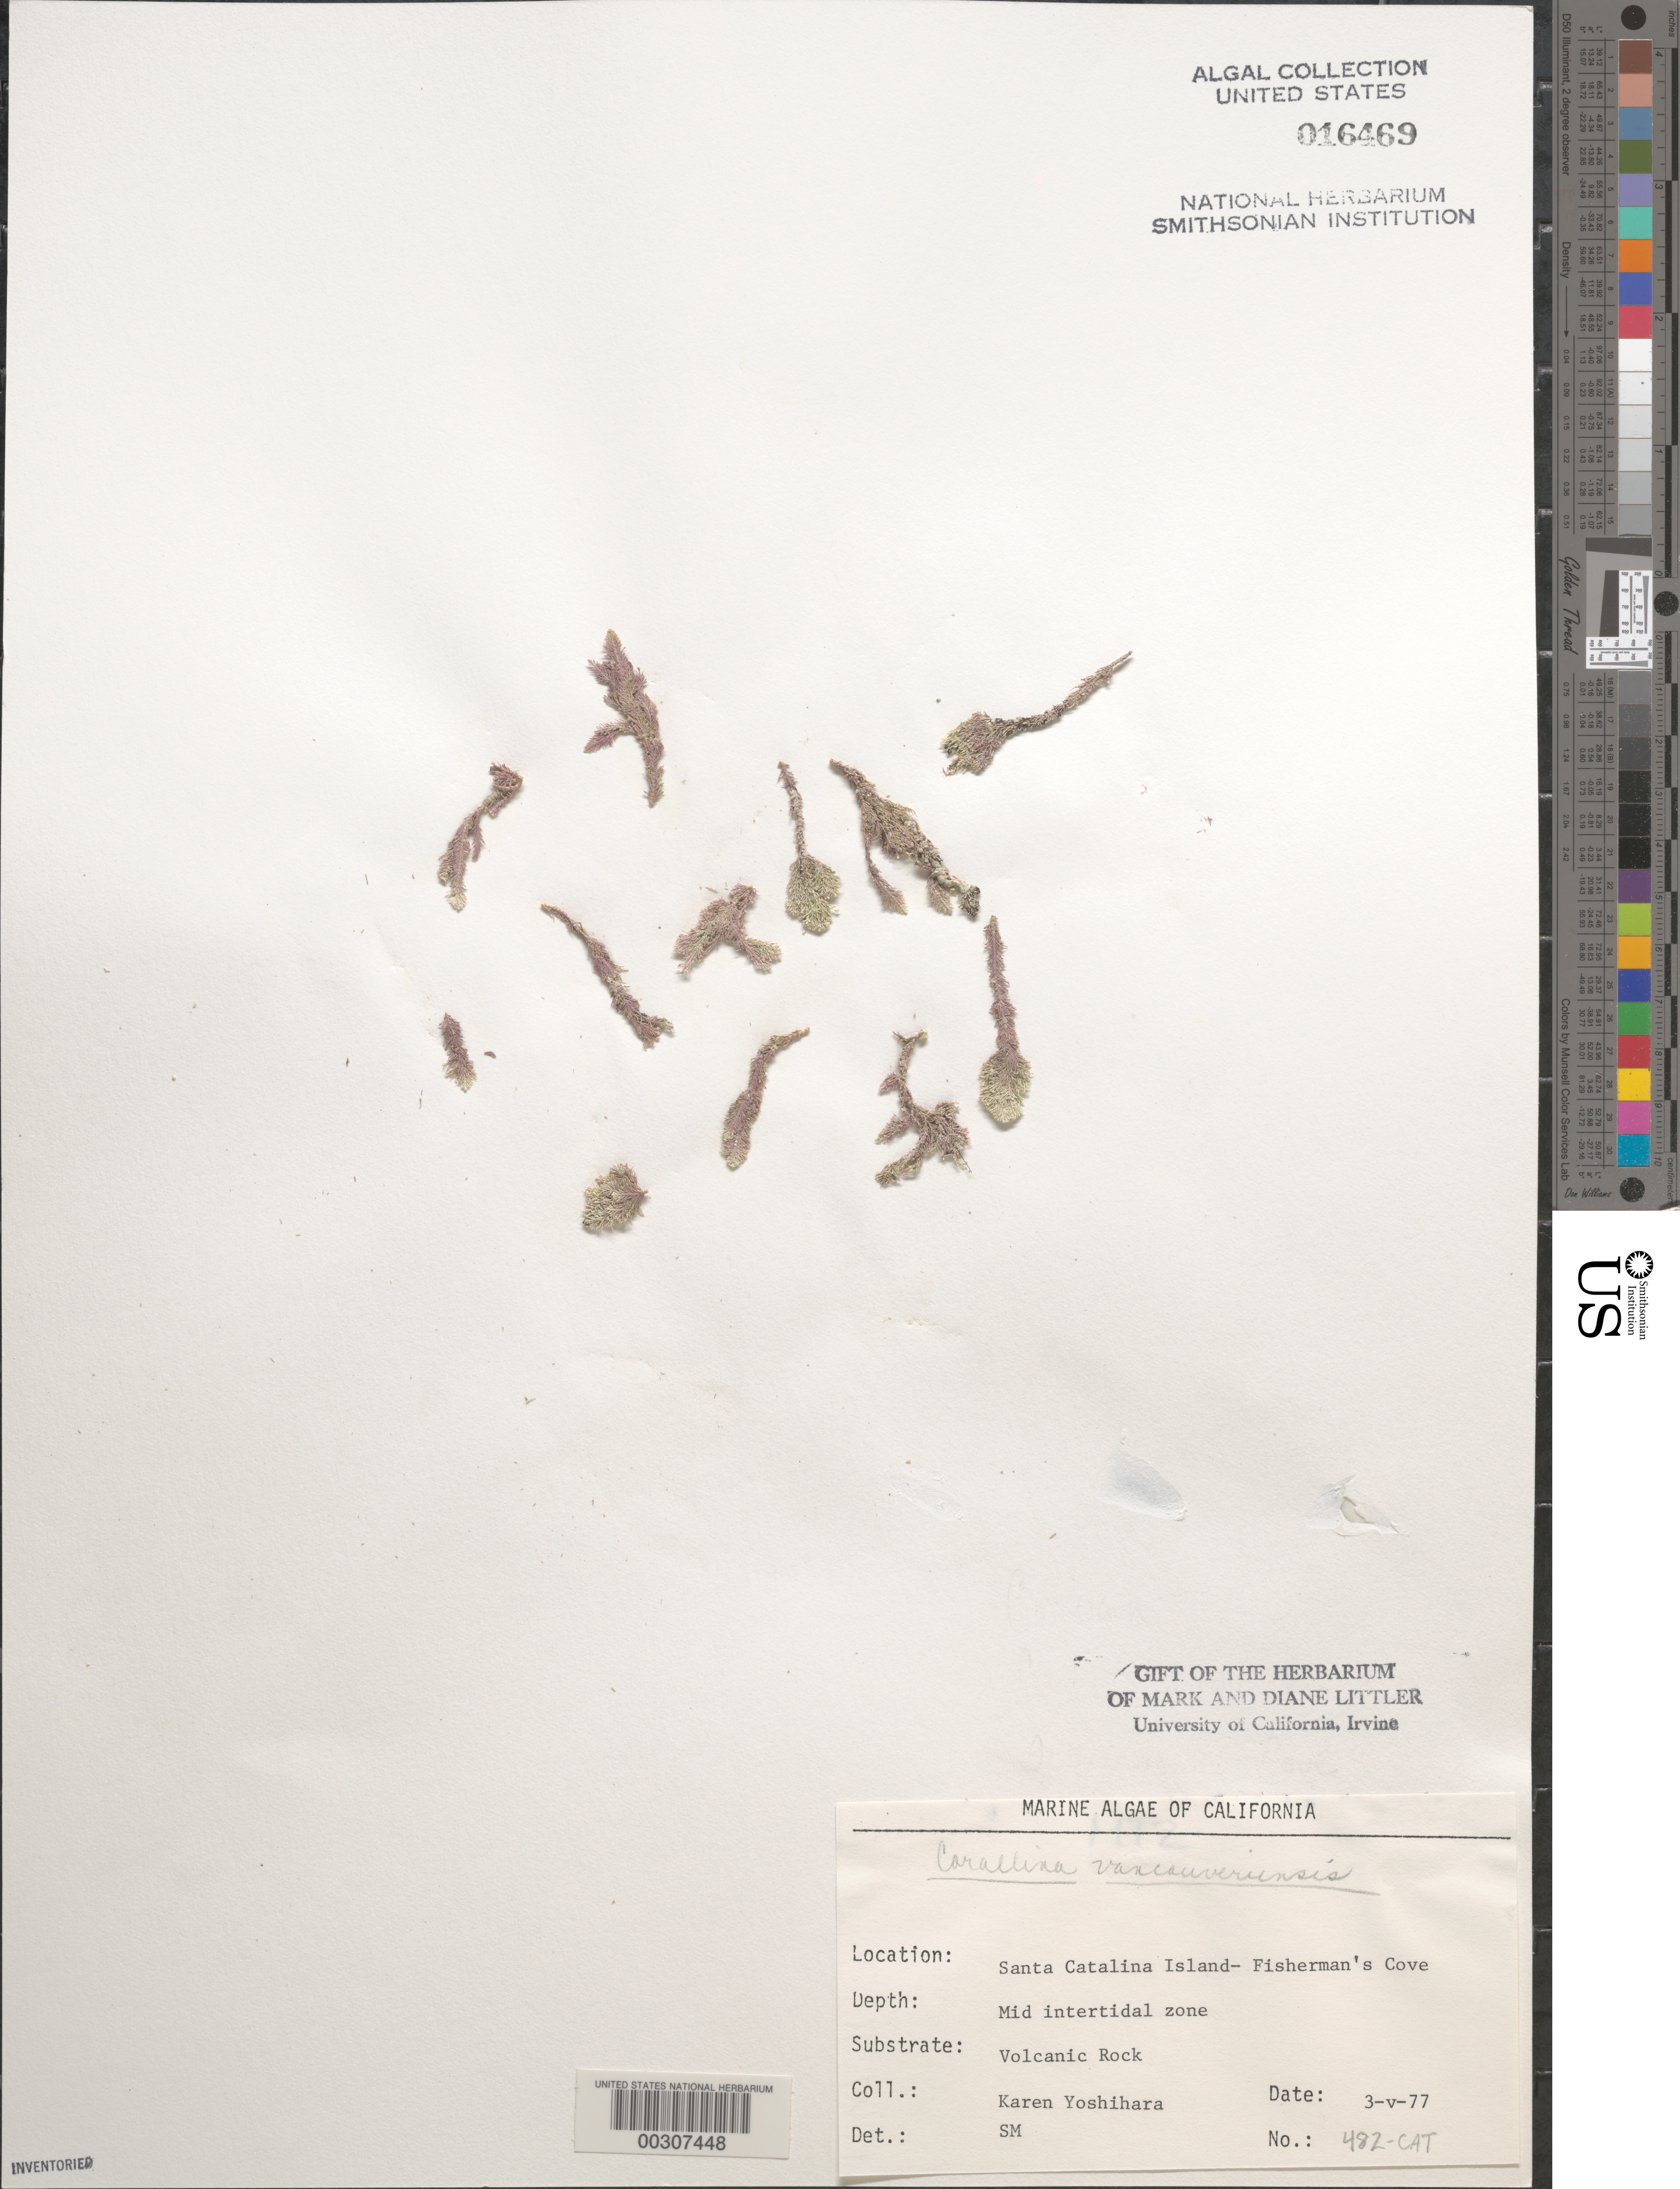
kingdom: Plantae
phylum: Rhodophyta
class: Florideophyceae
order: Corallinales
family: Corallinaceae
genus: Corallina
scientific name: Corallina vancouveriensis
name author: Yendo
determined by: Murray, S. N.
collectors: K. Yoshihara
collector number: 482-cat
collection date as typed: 03 May 1977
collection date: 1977-05-03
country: United States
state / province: California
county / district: Los Angeles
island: Santa Catalina Island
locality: Fishermen Cove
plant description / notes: BLM-SOCALBIGHT Rocky Intertidal Survey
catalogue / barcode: US 16469